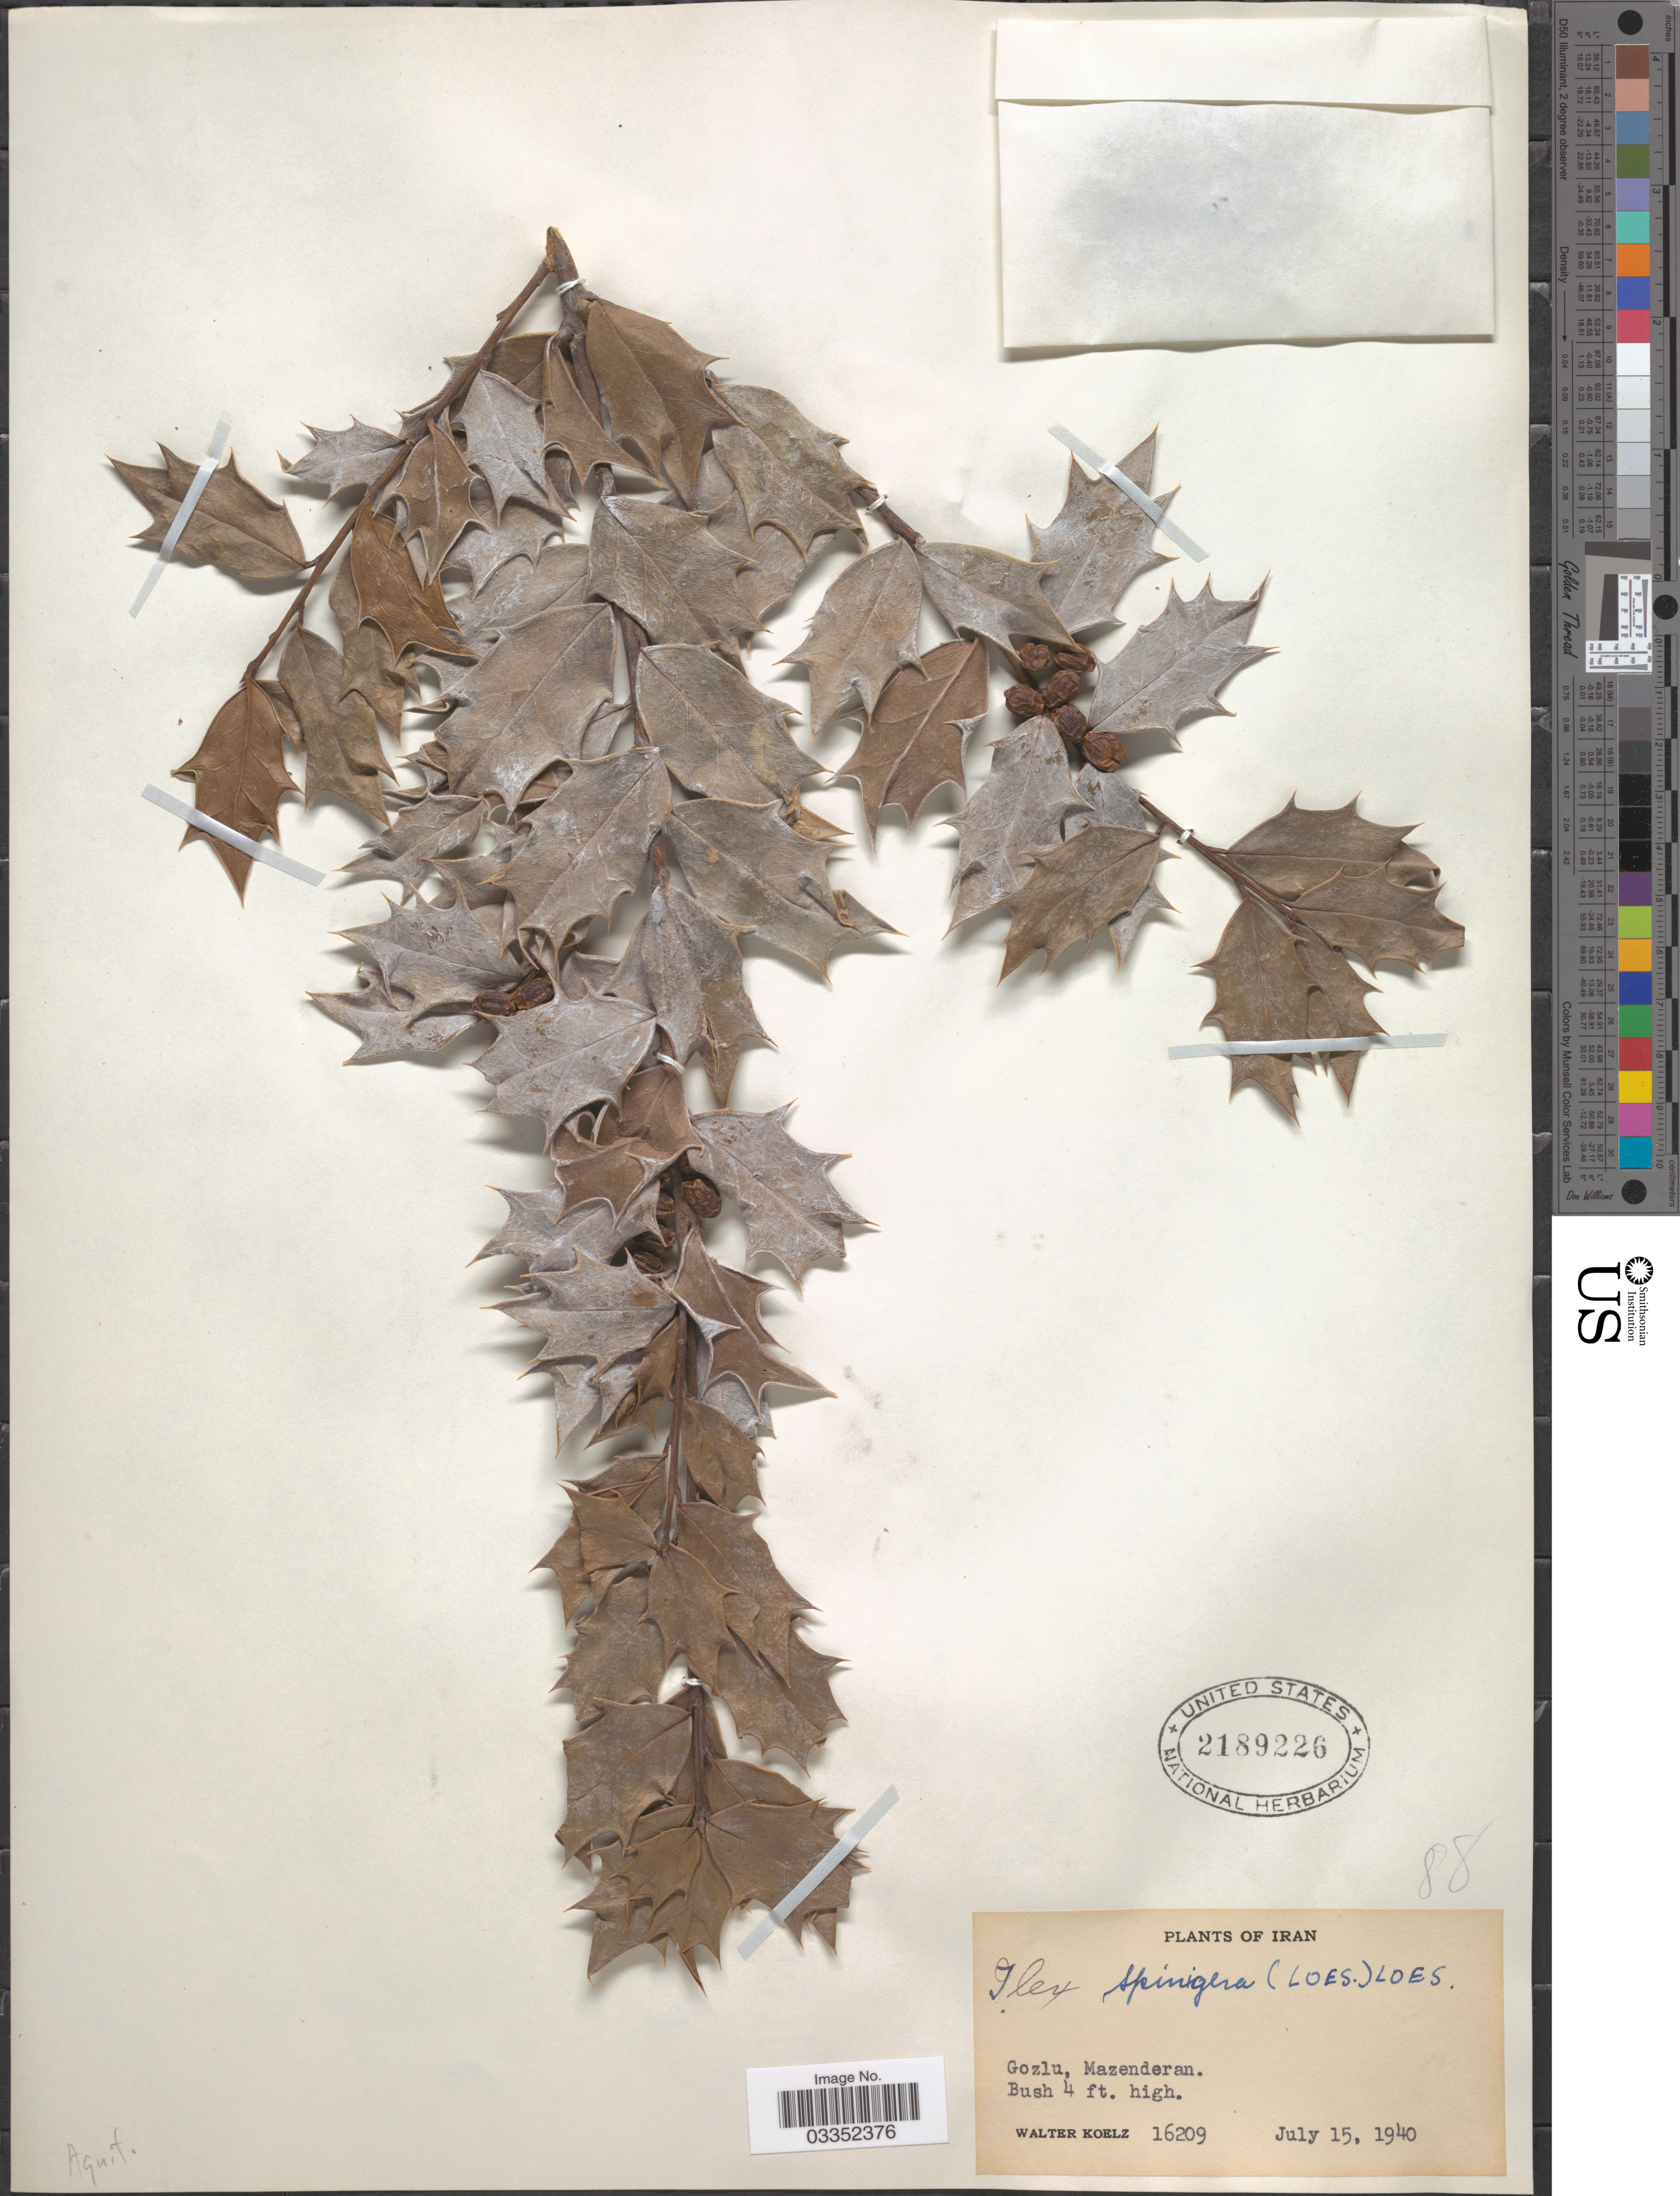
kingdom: Plantae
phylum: Tracheophyta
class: Magnoliopsida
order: Aquifoliales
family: Aquifoliaceae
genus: Ilex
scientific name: Ilex spinigera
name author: (Loes.) Loes.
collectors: W. N. Koelz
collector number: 16209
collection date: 1940-07-15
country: Iran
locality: Gozlu, Mazenderan.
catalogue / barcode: US 2189226